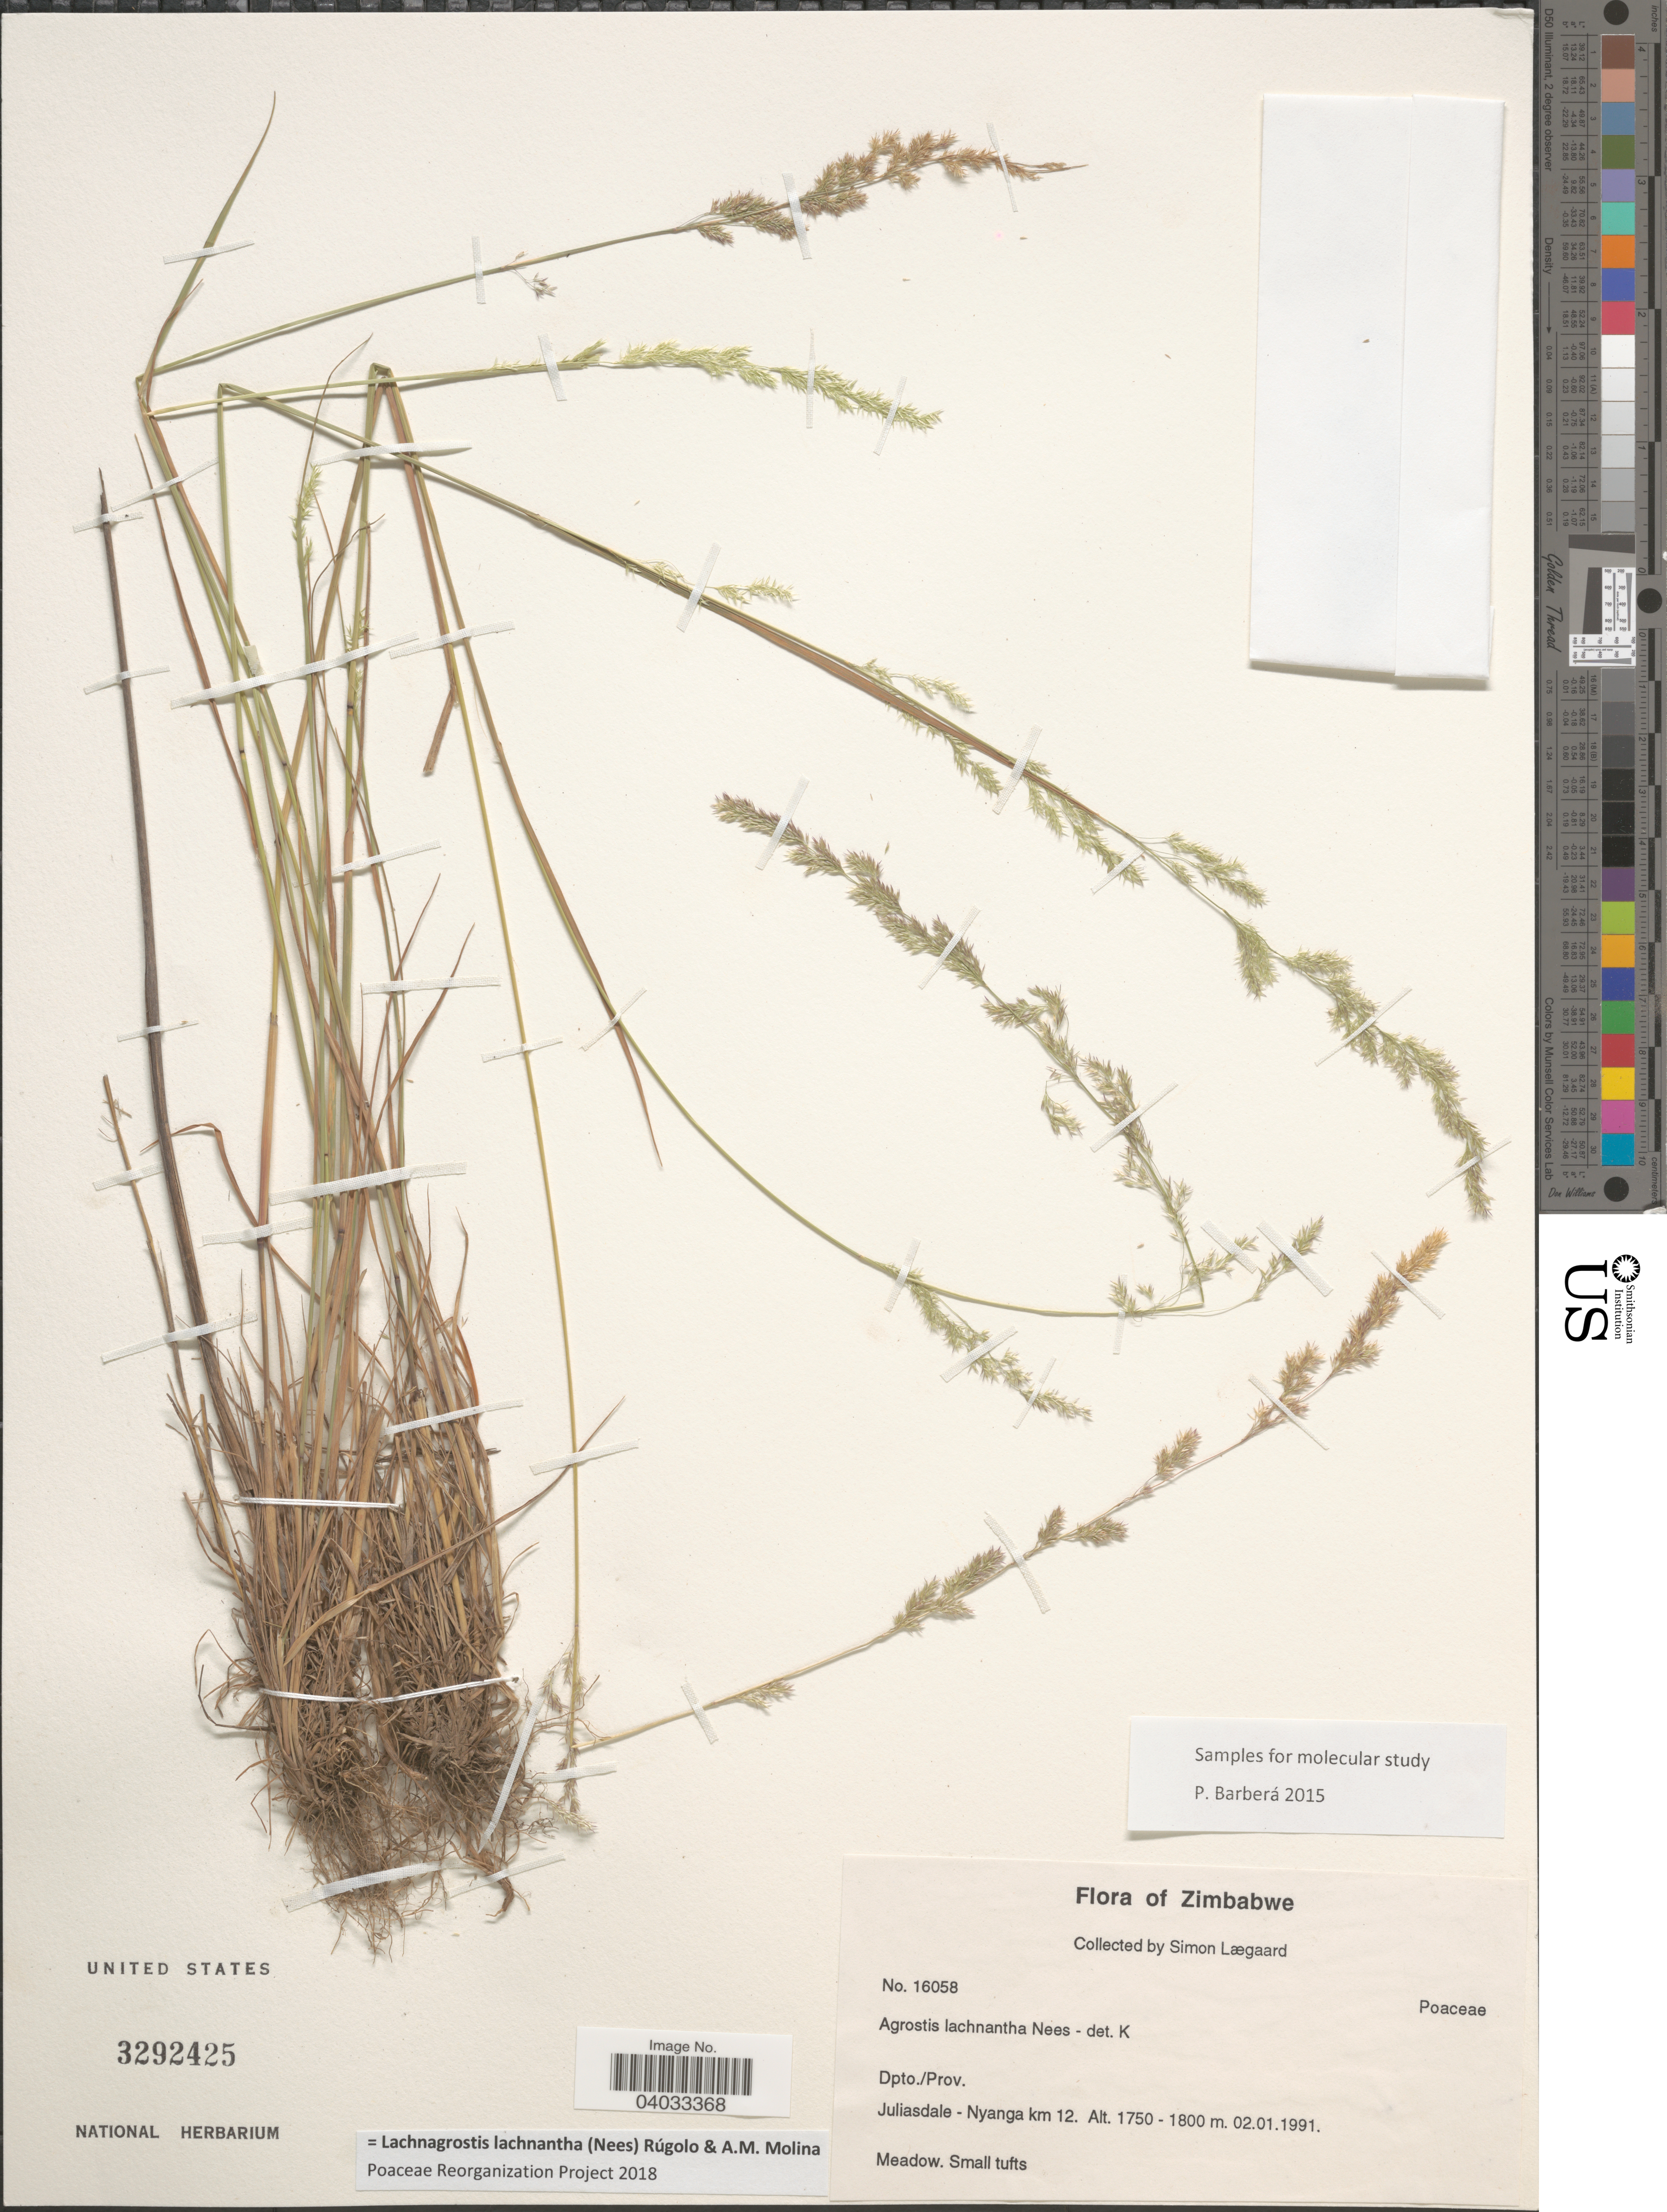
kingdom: Plantae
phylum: Tracheophyta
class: Liliopsida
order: Poales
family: Poaceae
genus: Lachnagrostis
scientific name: Lachnagrostis lachnantha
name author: (Nees) Rúgolo & A.M. Molina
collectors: S. Lægaard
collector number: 16058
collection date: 1991-01-02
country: Zimbabwe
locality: Dpto./Prov. Juliasdale - Nyanga km 12.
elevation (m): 1750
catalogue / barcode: US 3292425